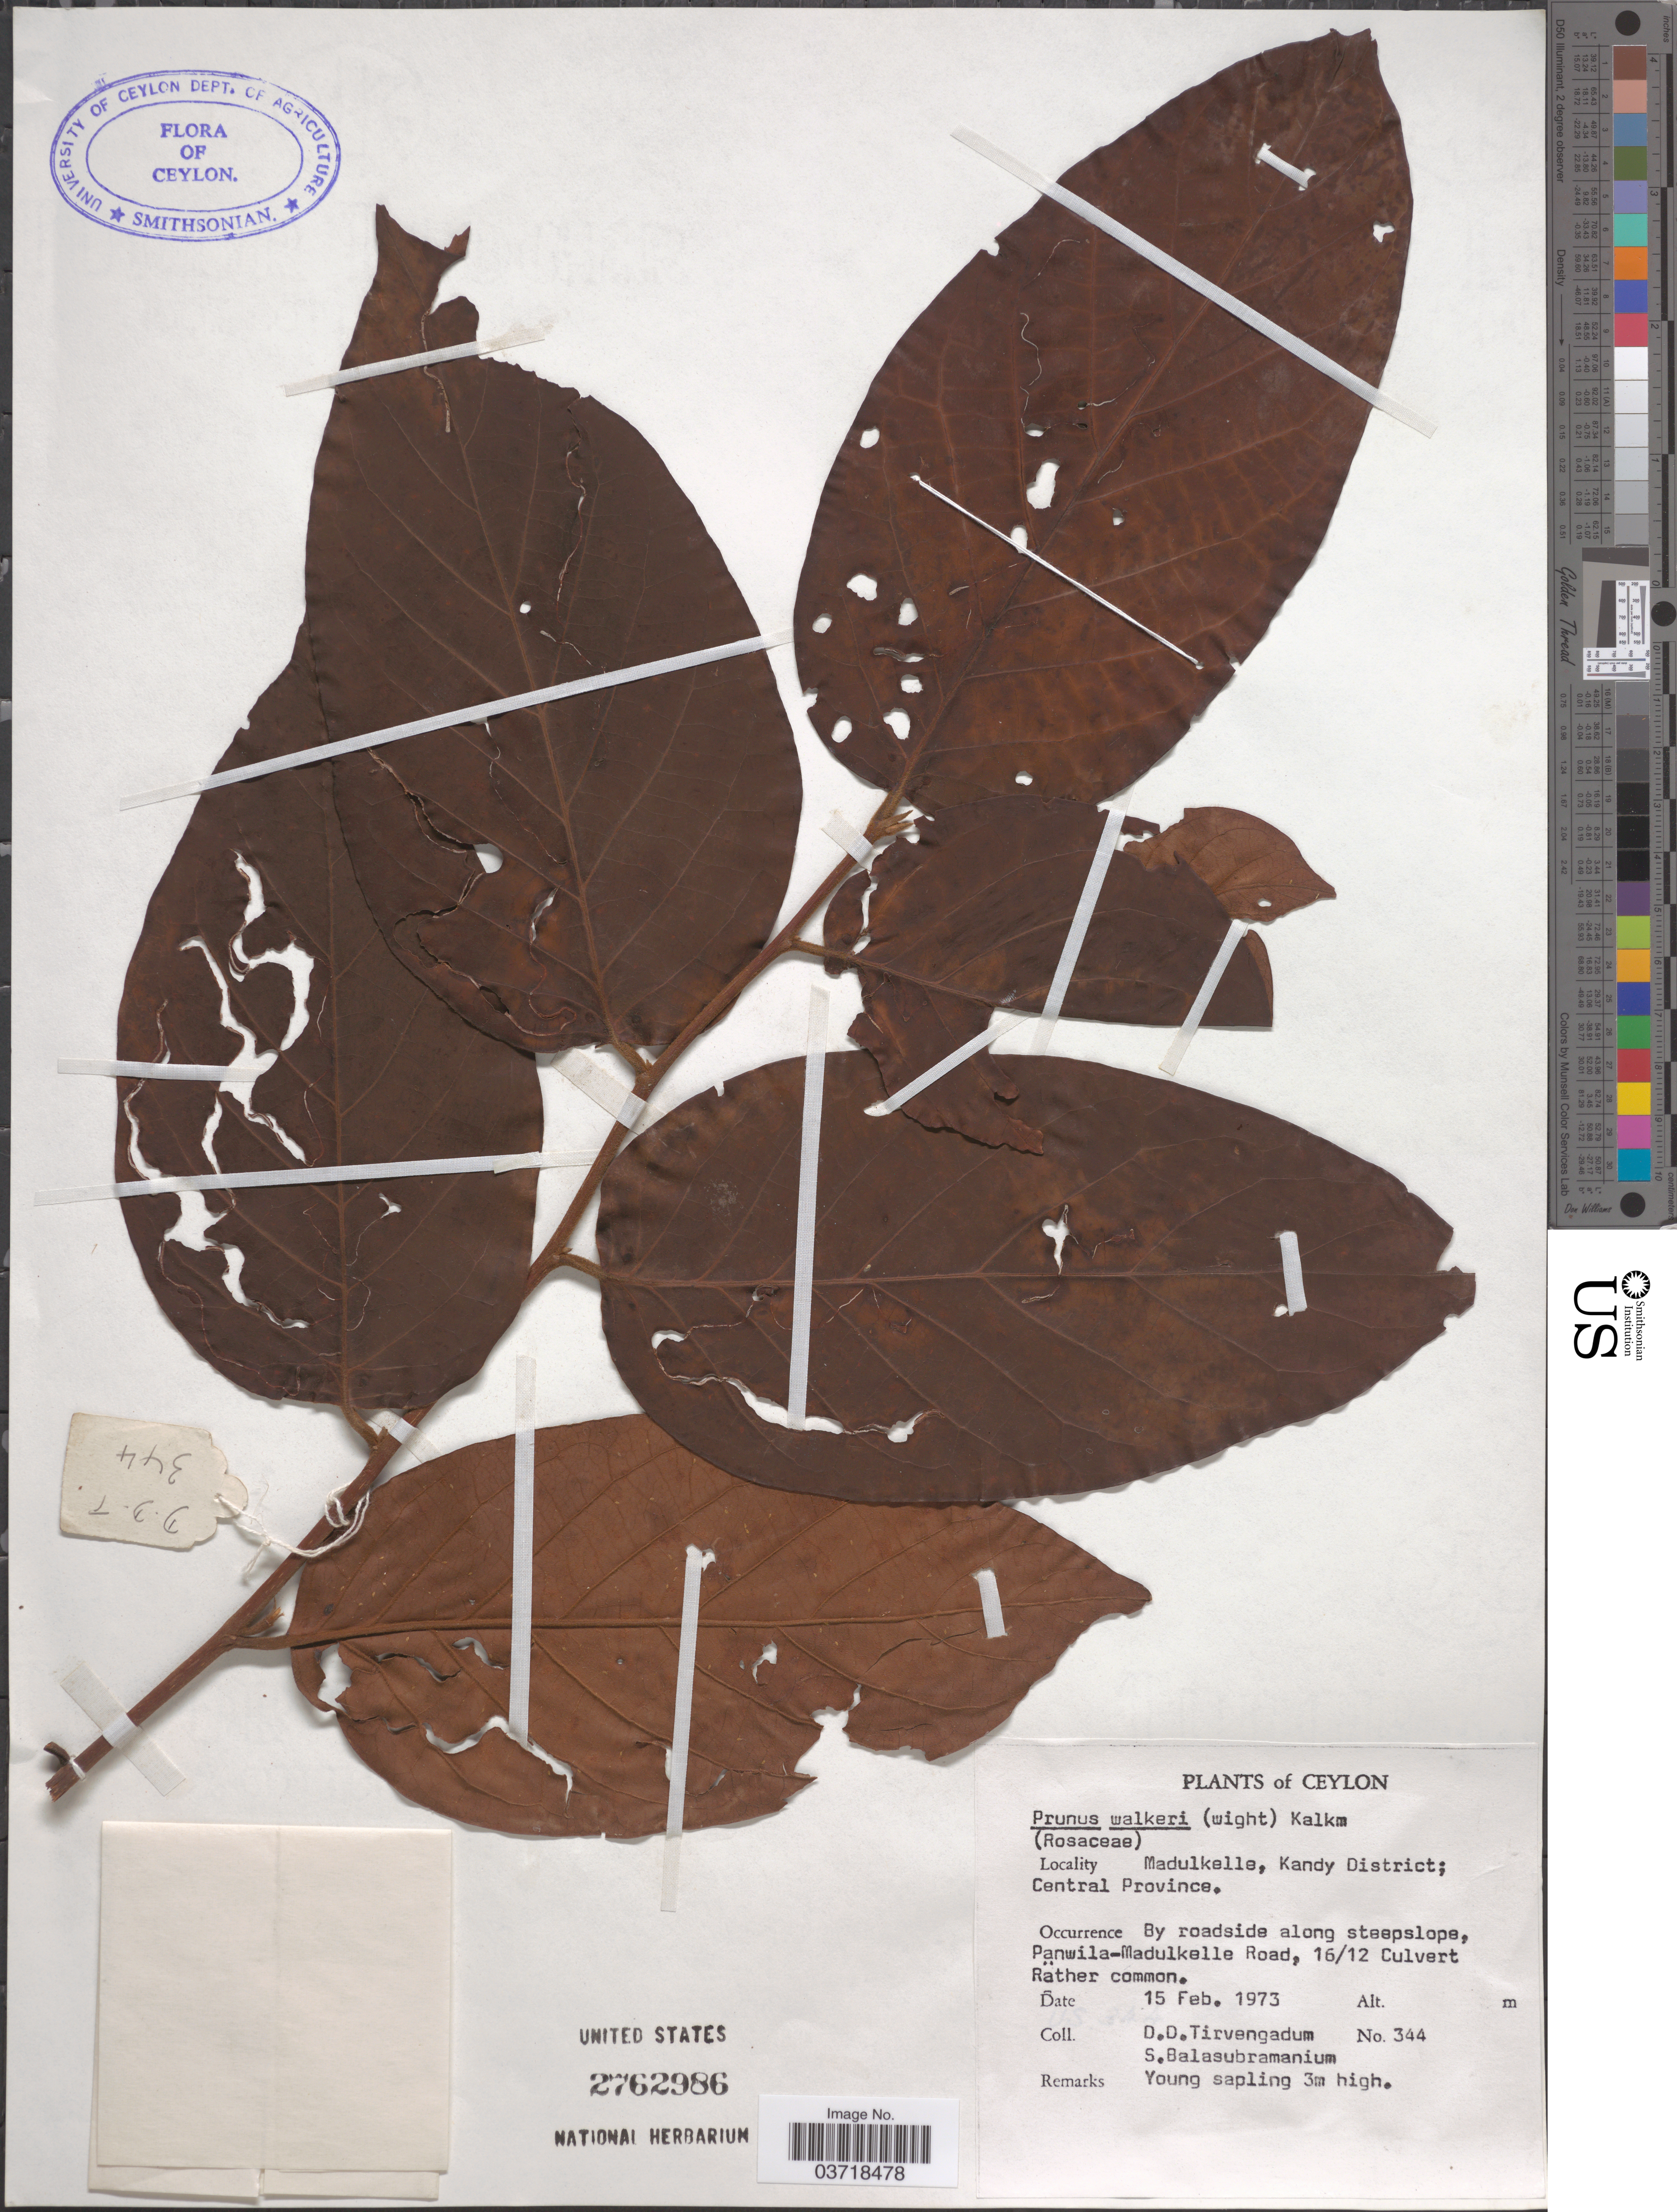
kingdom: Plantae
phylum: Tracheophyta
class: Magnoliopsida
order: Rosales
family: Rosaceae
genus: Prunus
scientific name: Prunus walkeri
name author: (Wight) Kalkman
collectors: D. Tirvengadum & S. Balasubramanium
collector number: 344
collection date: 1973-02-15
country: Sri Lanka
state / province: Central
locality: Ceylon. Madulkelle, Kandy District; Central Province. By roadside along steepslope, Panwila-Madulkelle Road, 16/12 Culvert.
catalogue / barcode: US 2762986